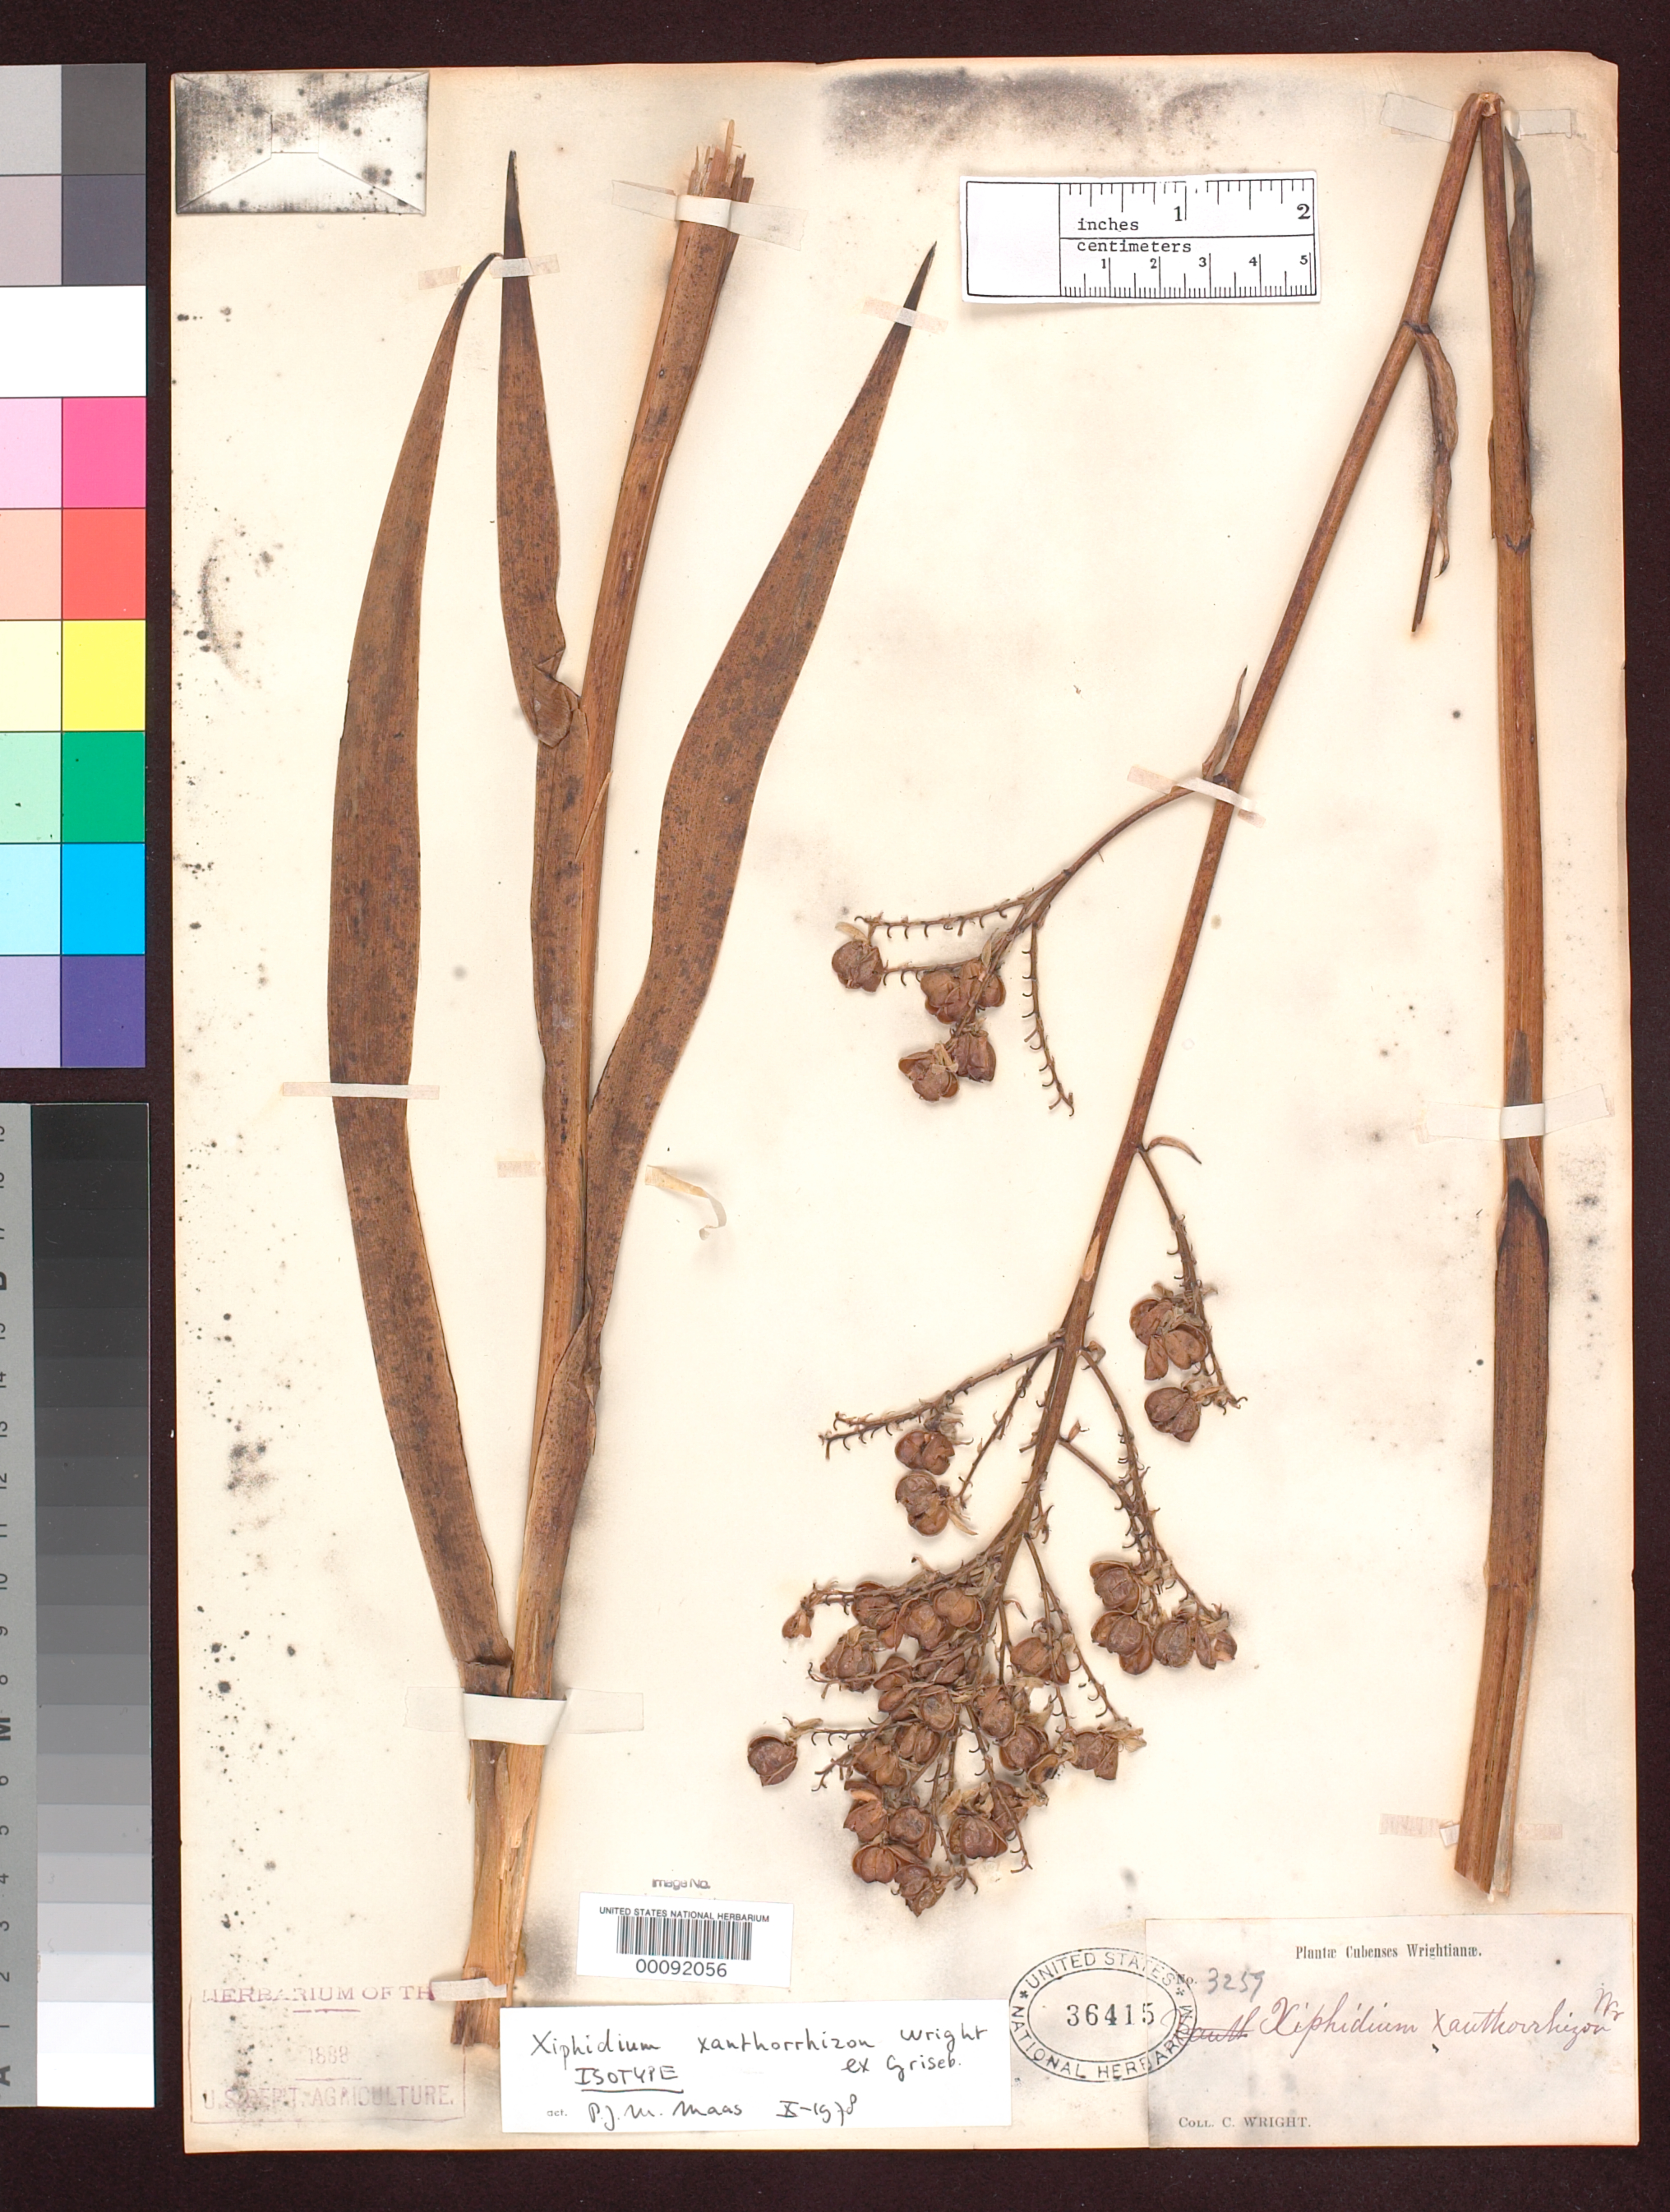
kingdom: Plantae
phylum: Tracheophyta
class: Liliopsida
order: Commelinales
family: Haemodoraceae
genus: Xiphidium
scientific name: Xiphidium xanthorrhizon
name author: C. Wright ex Griseb.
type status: Isotype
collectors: C. Wright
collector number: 3259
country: Cuba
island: Greater Antilles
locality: San Christobal.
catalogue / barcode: US 36415